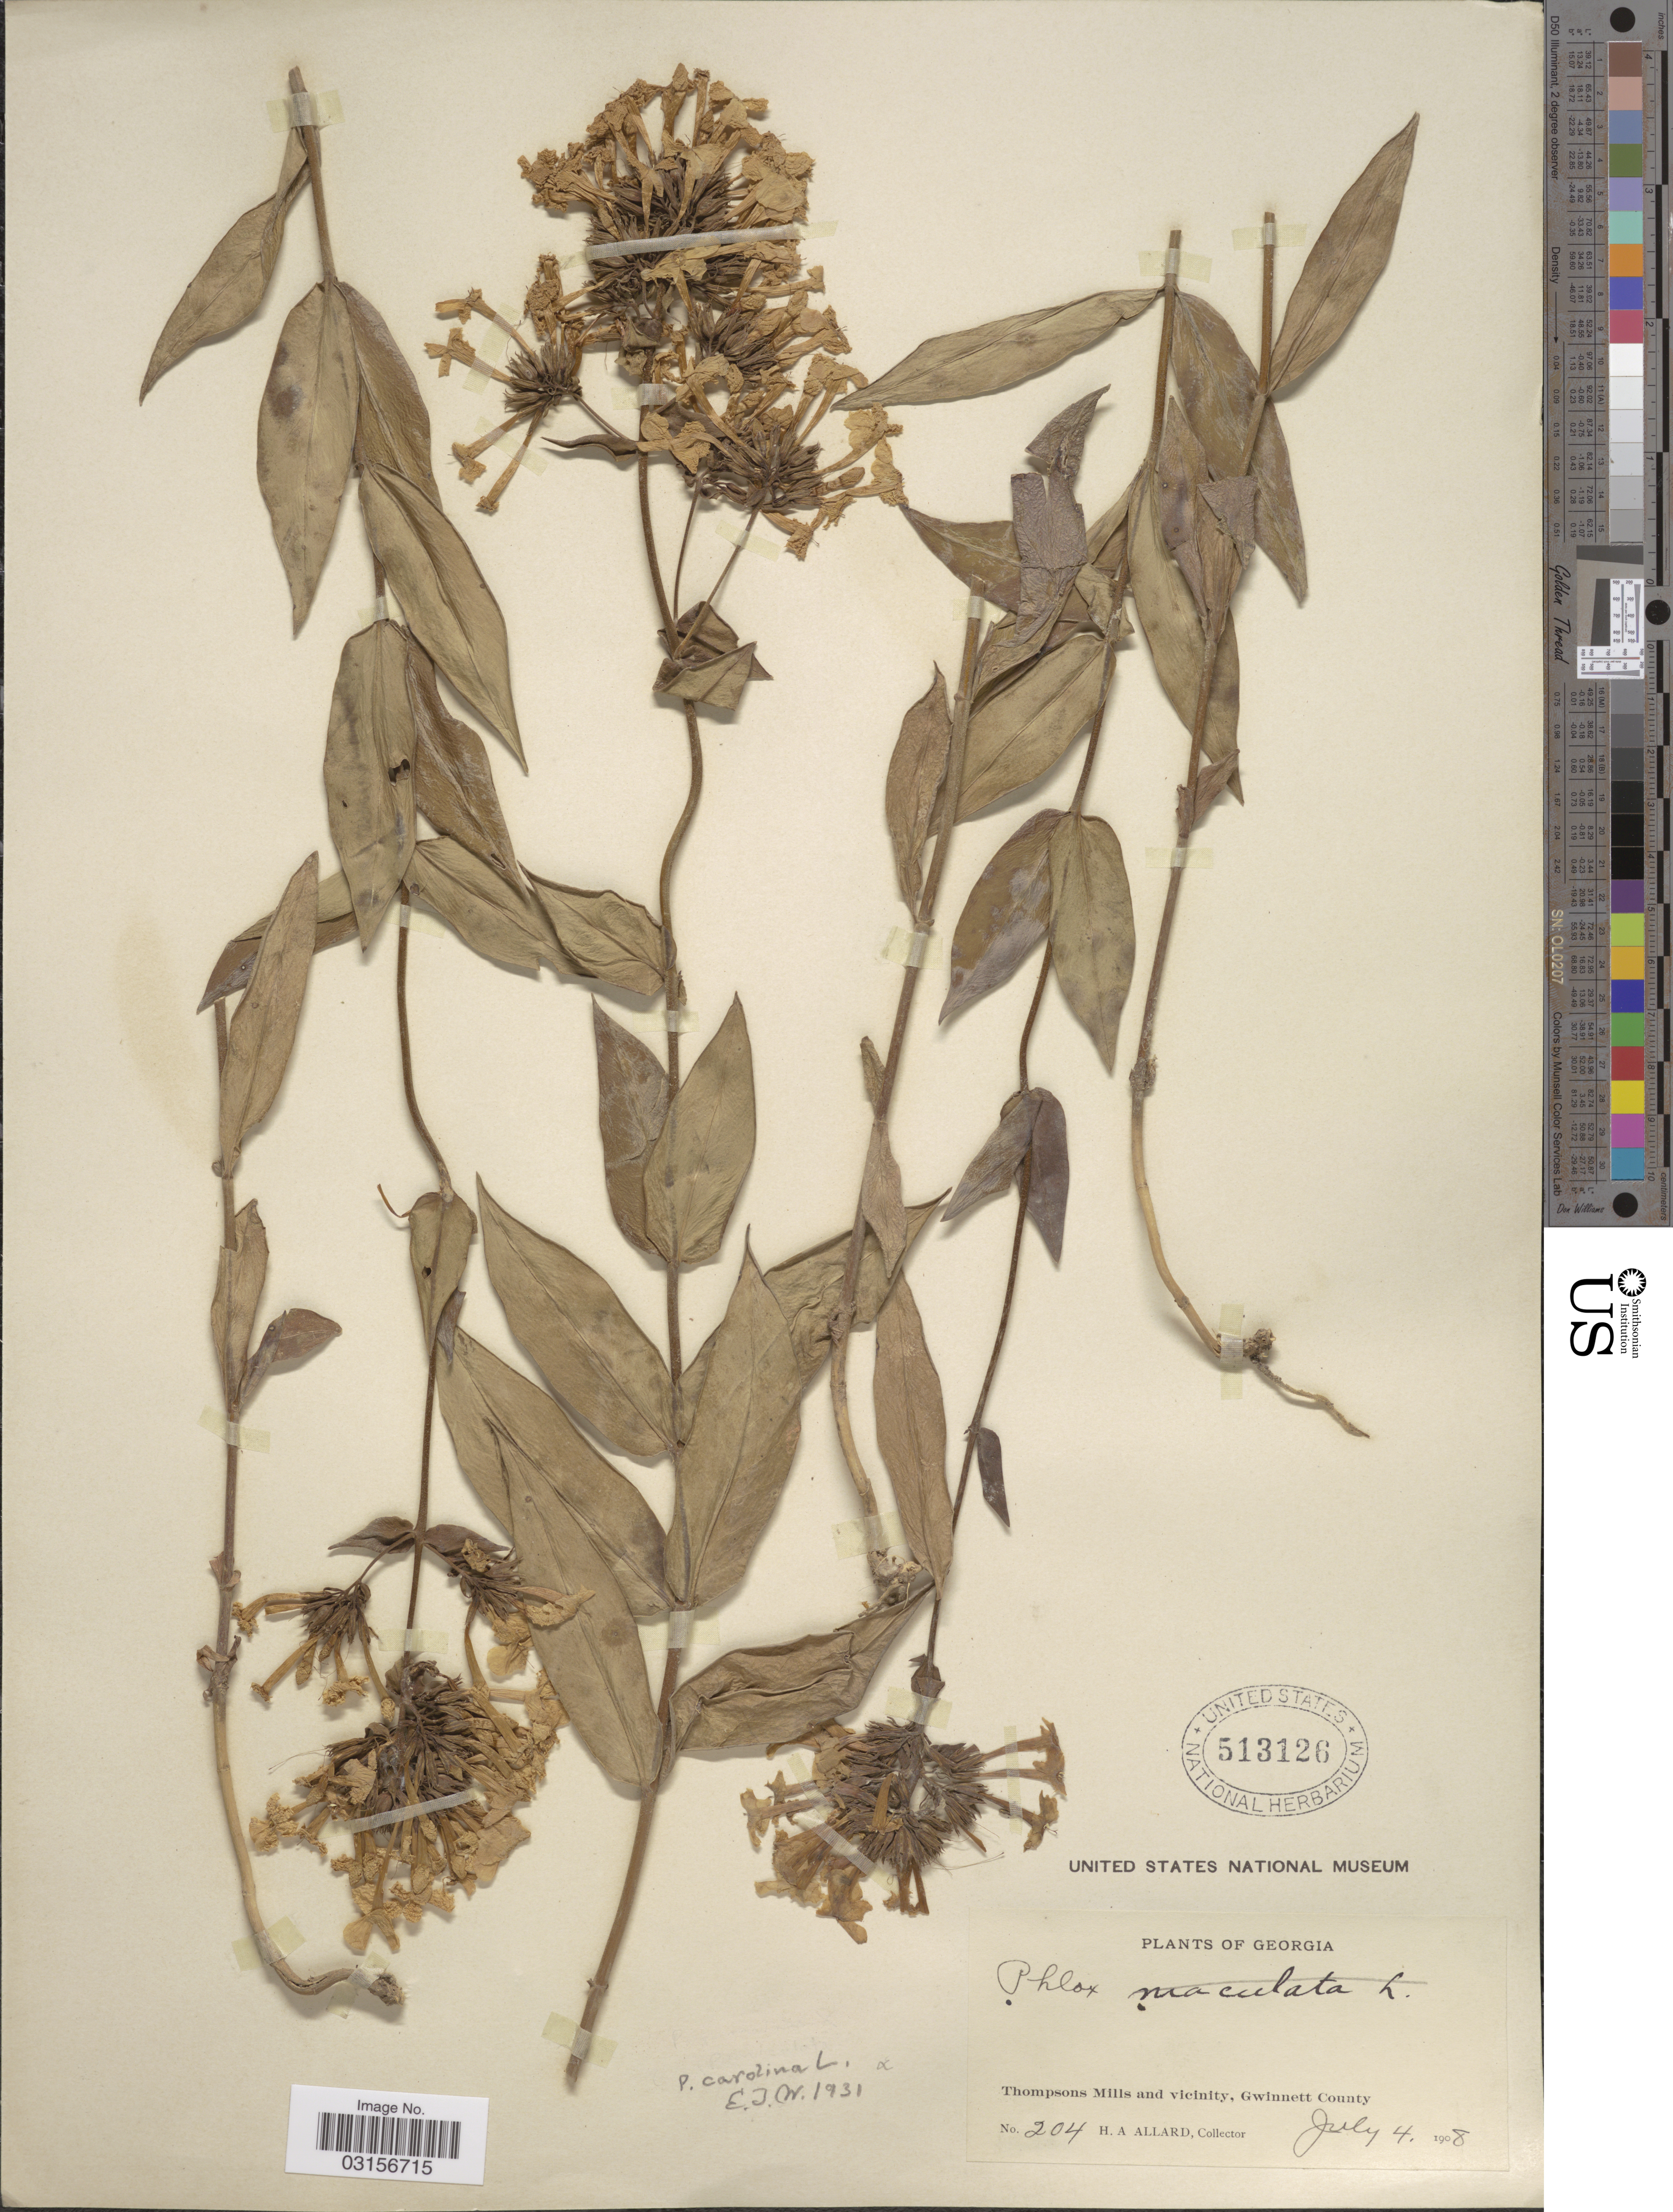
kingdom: Plantae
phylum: Tracheophyta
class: Magnoliopsida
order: Ericales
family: Polemoniaceae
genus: Phlox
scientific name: Phlox carolina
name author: L.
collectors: H. A. Allard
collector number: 204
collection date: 1908-07-04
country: United States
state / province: Georgia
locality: Thompsons Mills and vicinity, Gwinnett County.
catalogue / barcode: US 513126